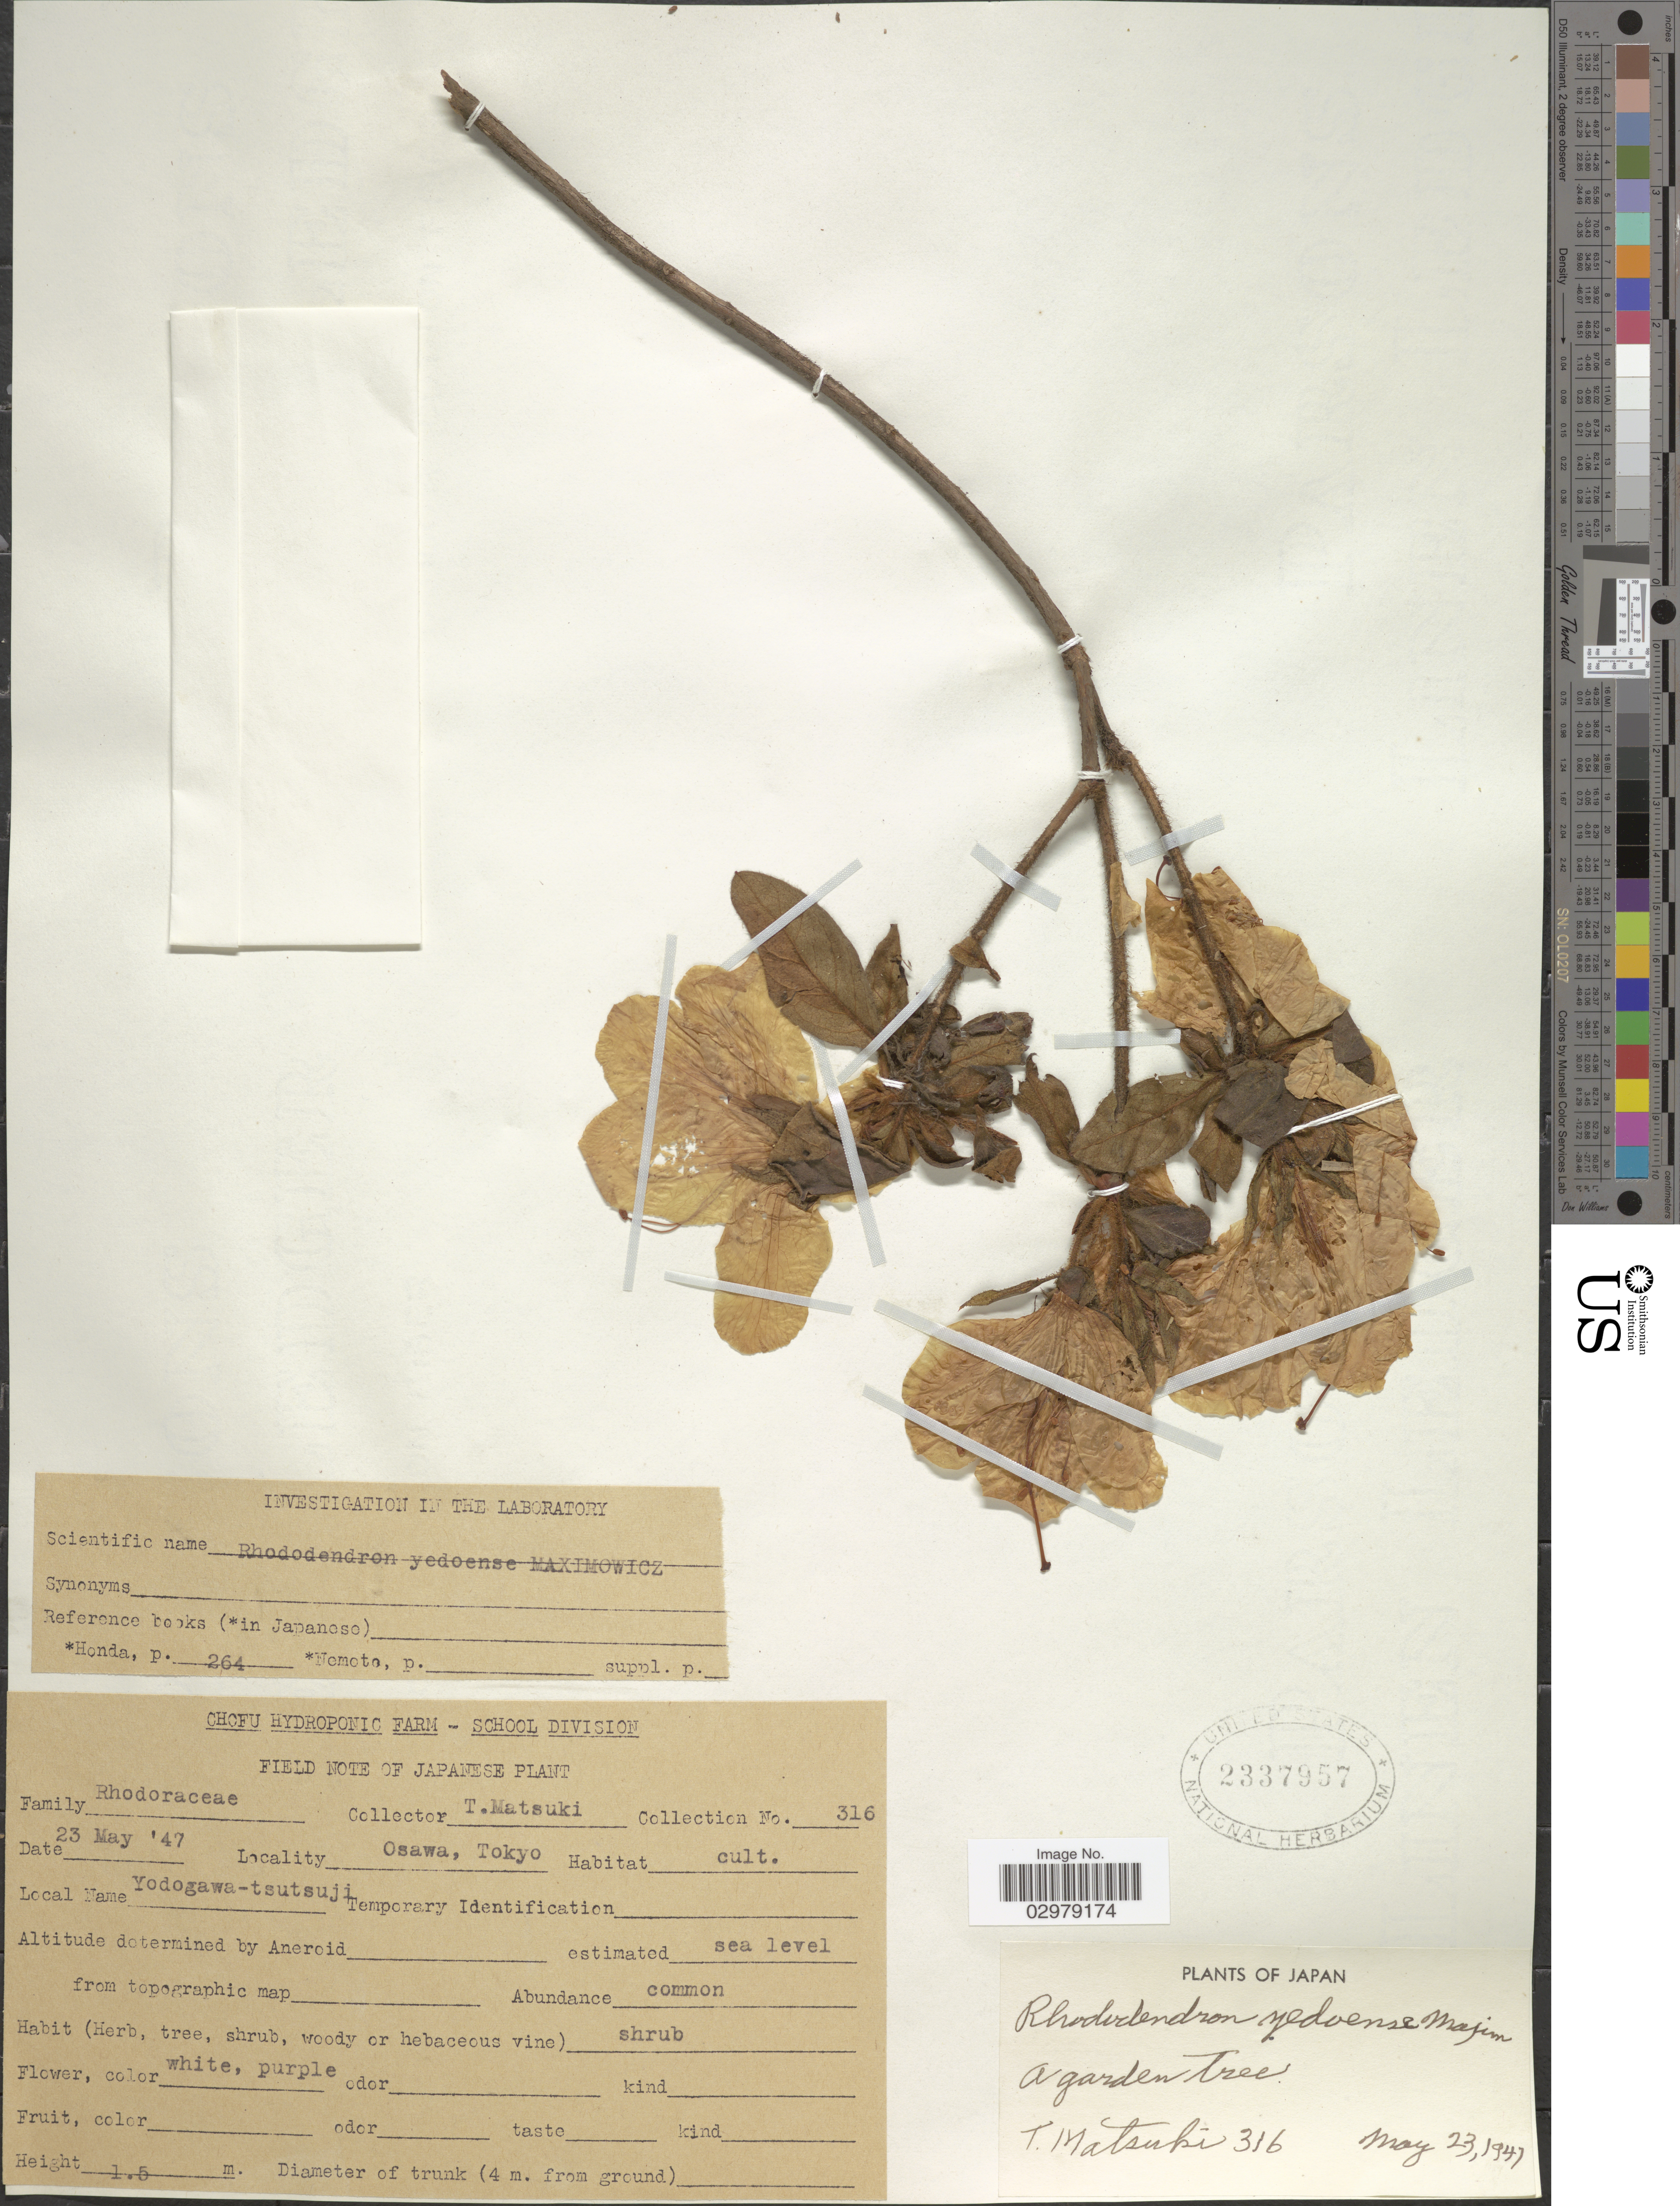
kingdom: Plantae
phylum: Tracheophyta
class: Magnoliopsida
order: Ericales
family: Ericaceae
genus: Rhododendron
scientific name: Rhododendron yedoense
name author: Maxim. ex Regel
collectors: T. Matsuki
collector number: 316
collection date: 1947-05-23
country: Japan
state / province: Tokyo, Federal City of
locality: Osawa, Tokyo.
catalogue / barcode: US 2337957